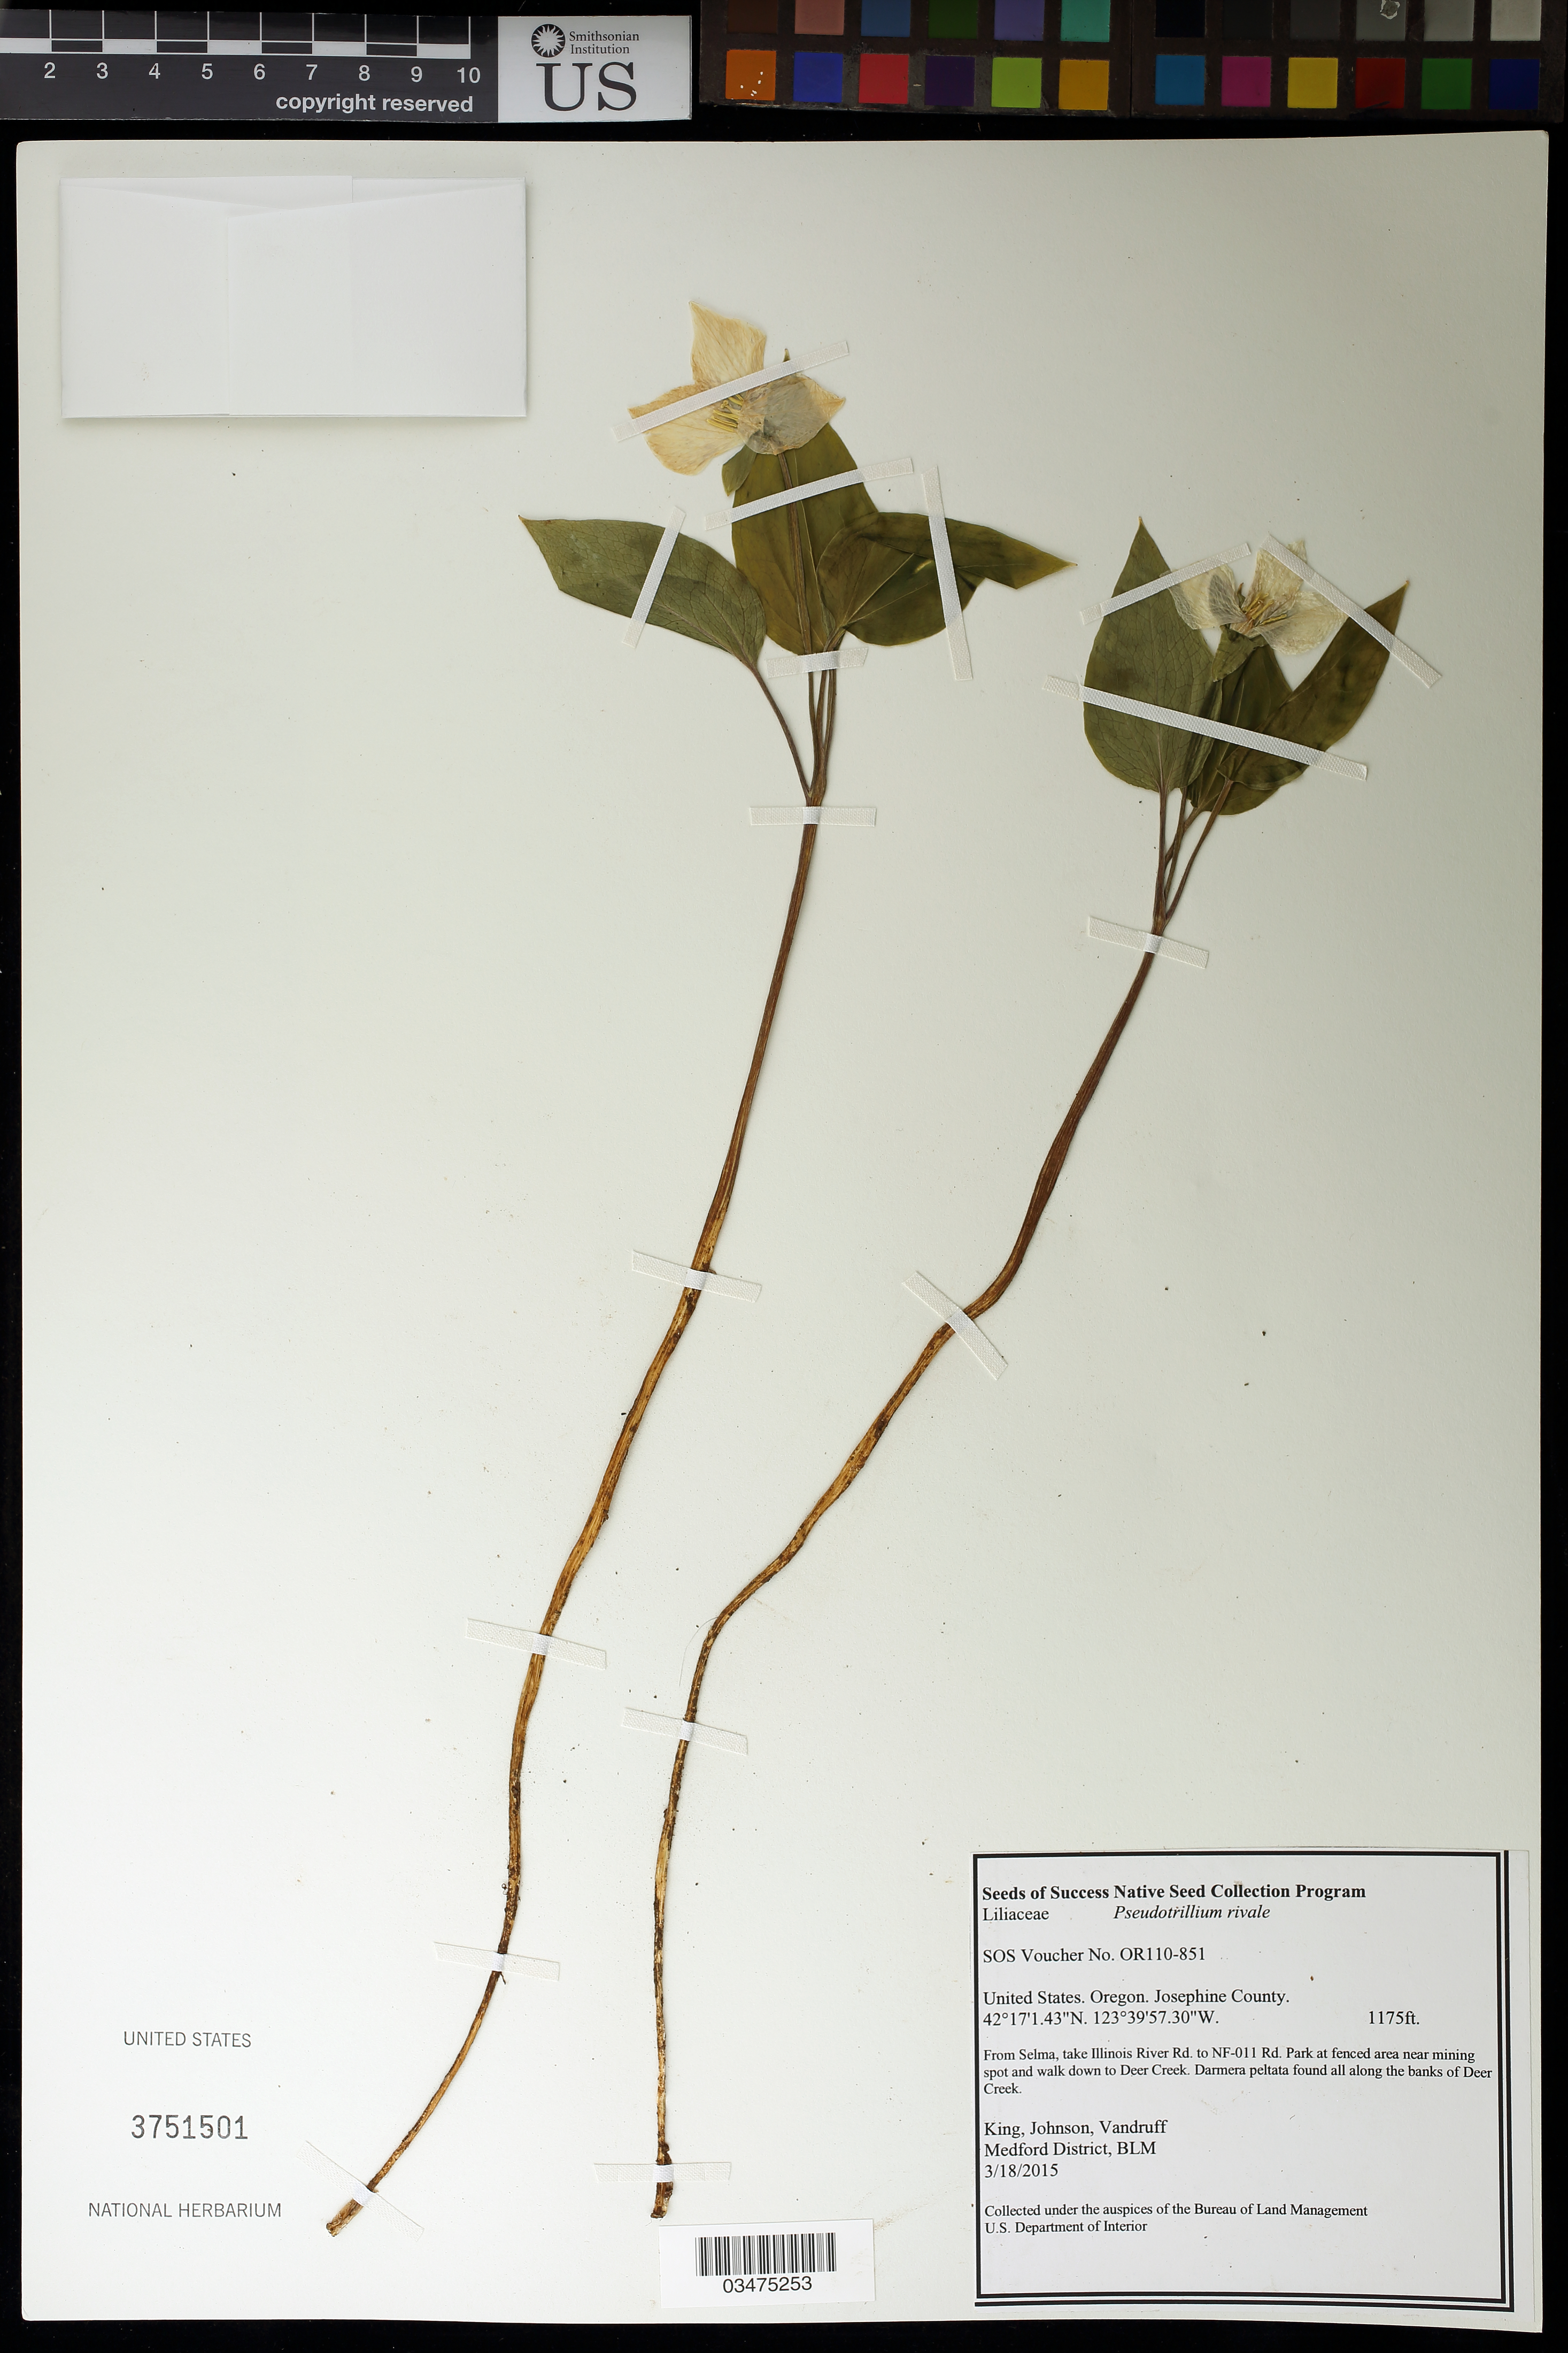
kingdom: Plantae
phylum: Tracheophyta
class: Liliopsida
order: Liliales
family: Melanthiaceae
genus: Pseudotrillium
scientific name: Pseudotrillium rivale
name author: (S. Watson) S.B. Farmer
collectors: King, --, -- Johnson & -. Vandruff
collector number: OR110-851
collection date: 2015-03-18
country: United States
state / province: Oregon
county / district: Josephine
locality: Along the bank of Deer Creek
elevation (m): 358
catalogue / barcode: US 3751501